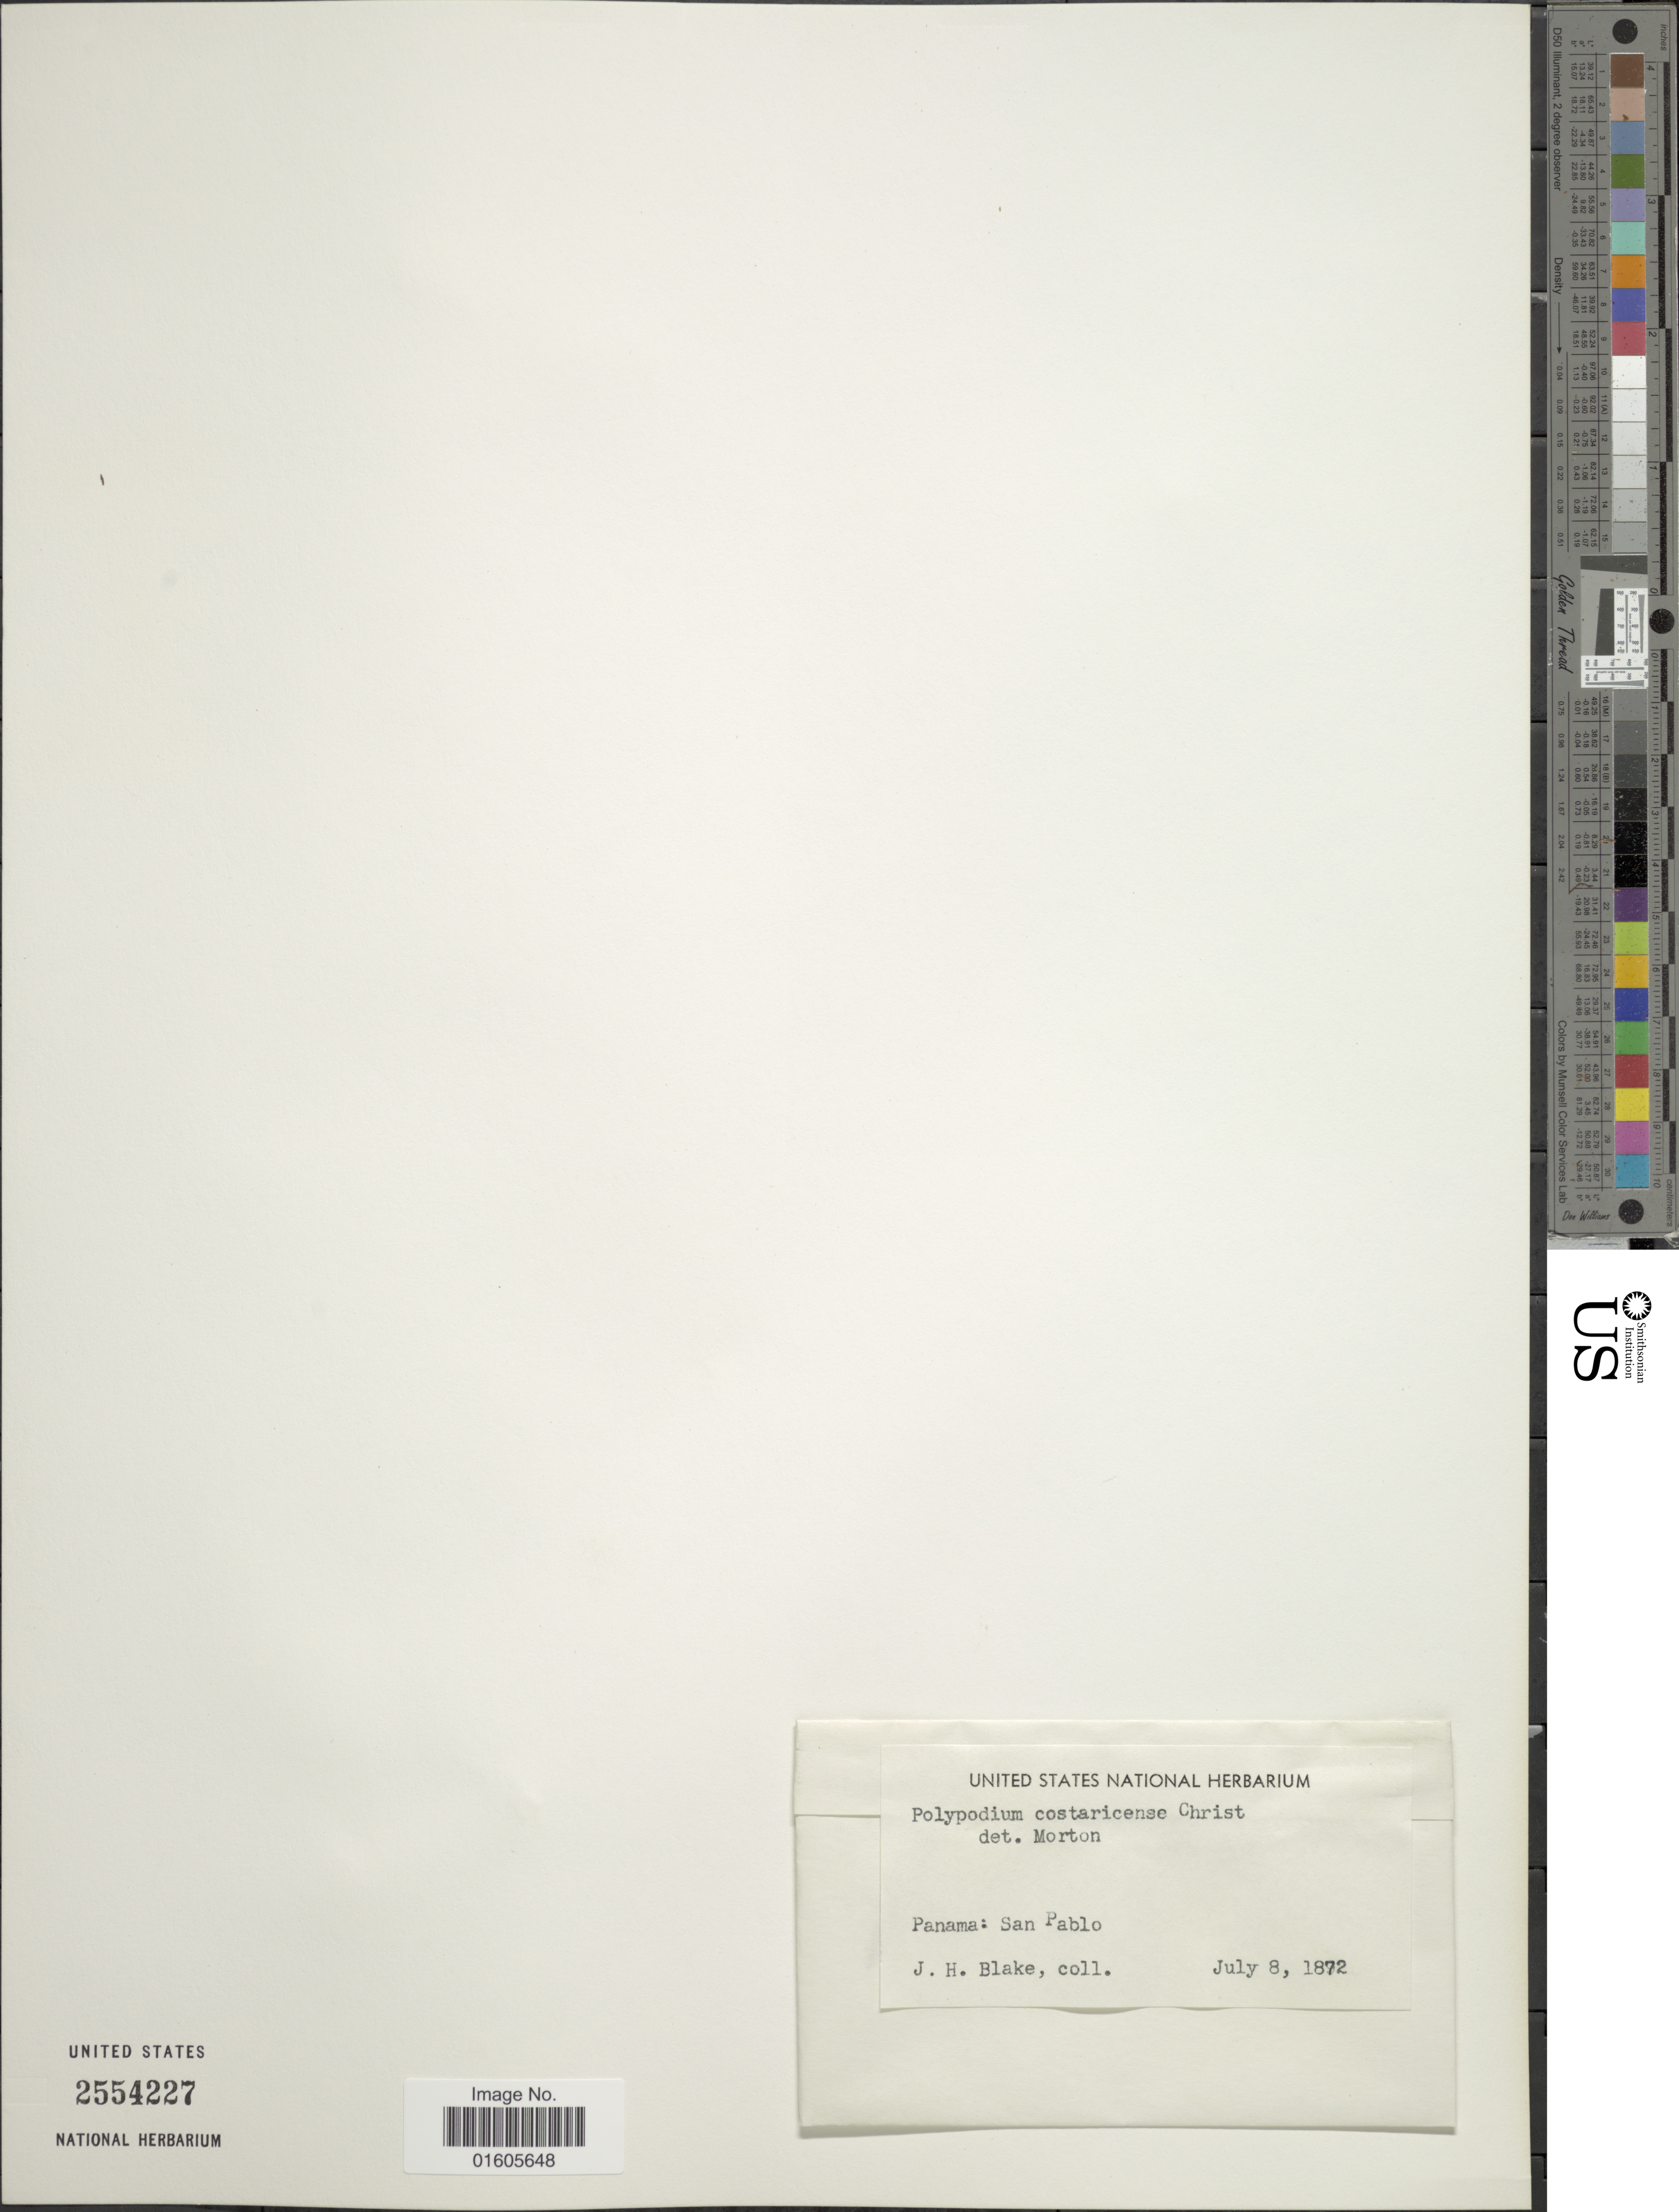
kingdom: Plantae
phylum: Tracheophyta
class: Polypodiopsida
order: Polypodiales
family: Polypodiaceae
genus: Serpocaulon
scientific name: Serpocaulon wagneri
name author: (Mett.) A.R. Sm.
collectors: J. Blake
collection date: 1872-07-08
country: Panama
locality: San Pablo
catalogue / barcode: US 2554227